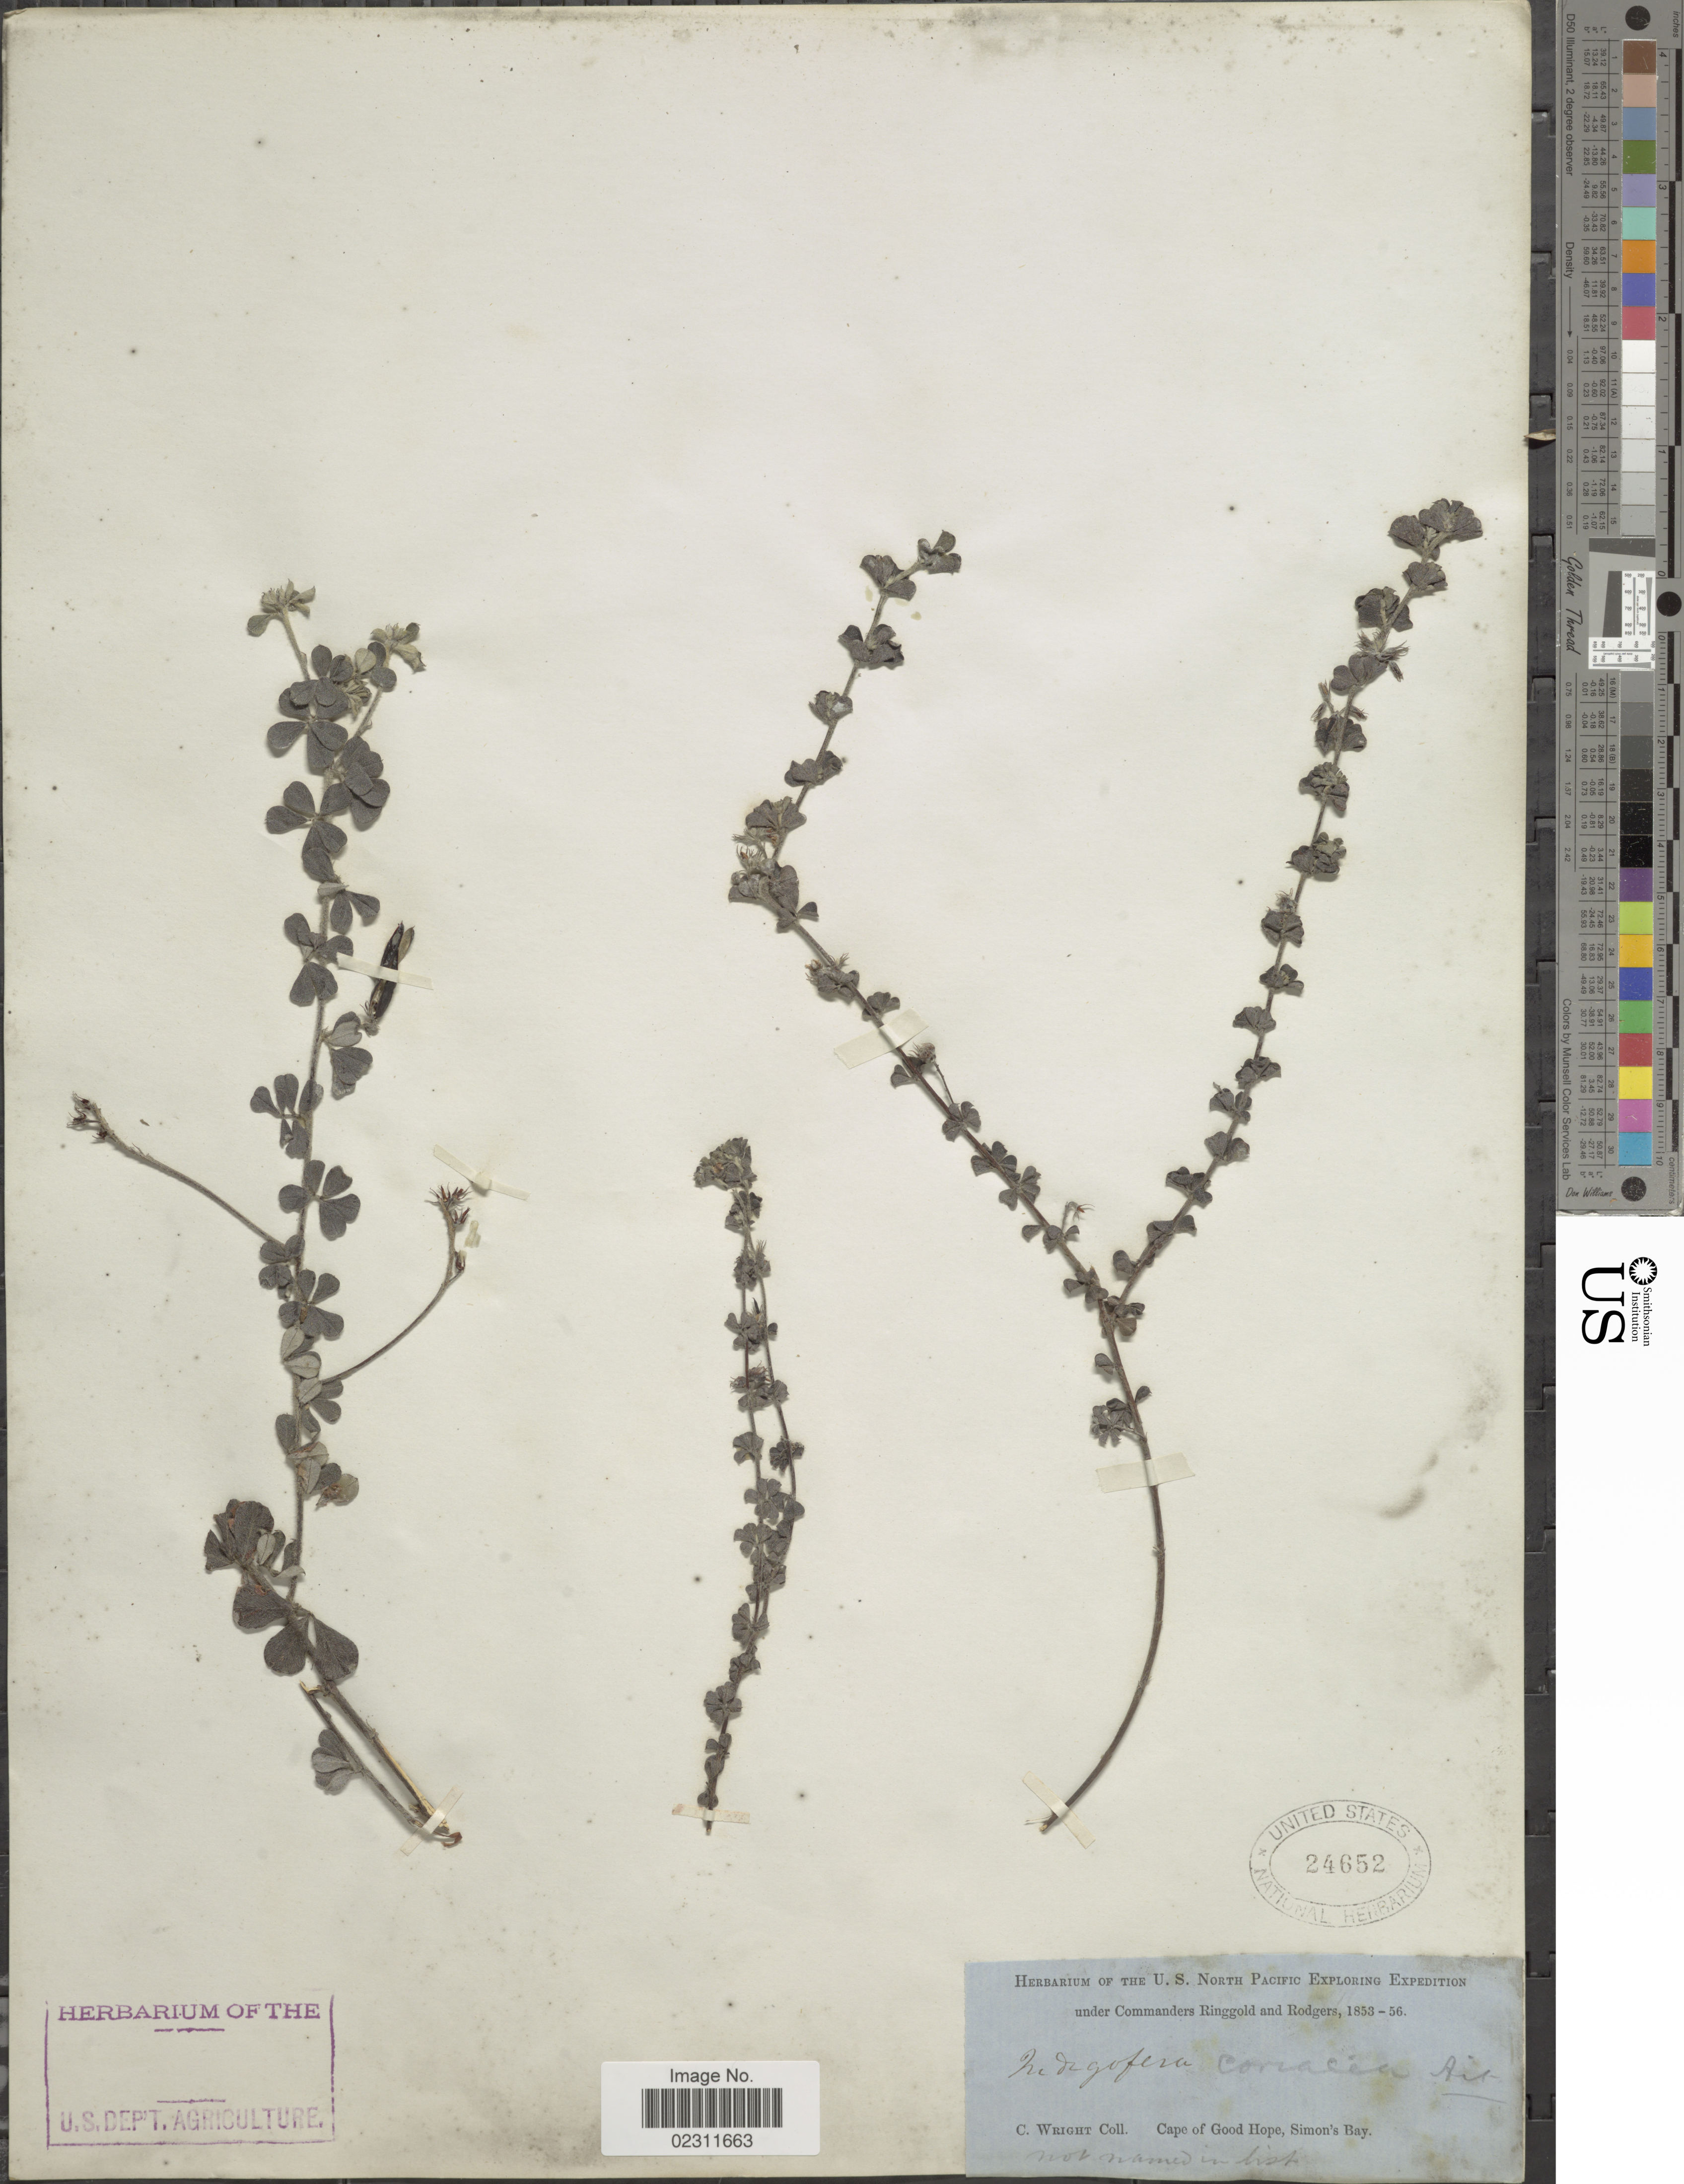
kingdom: Plantae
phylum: Tracheophyta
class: Magnoliopsida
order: Fabales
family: Fabaceae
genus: Indigofera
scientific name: Indigofera coriacea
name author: Aiton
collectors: C. Wright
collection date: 1853/1856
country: South Africa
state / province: Western Cape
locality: Cape of Good Hope, Simon's Bay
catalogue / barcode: US 24652